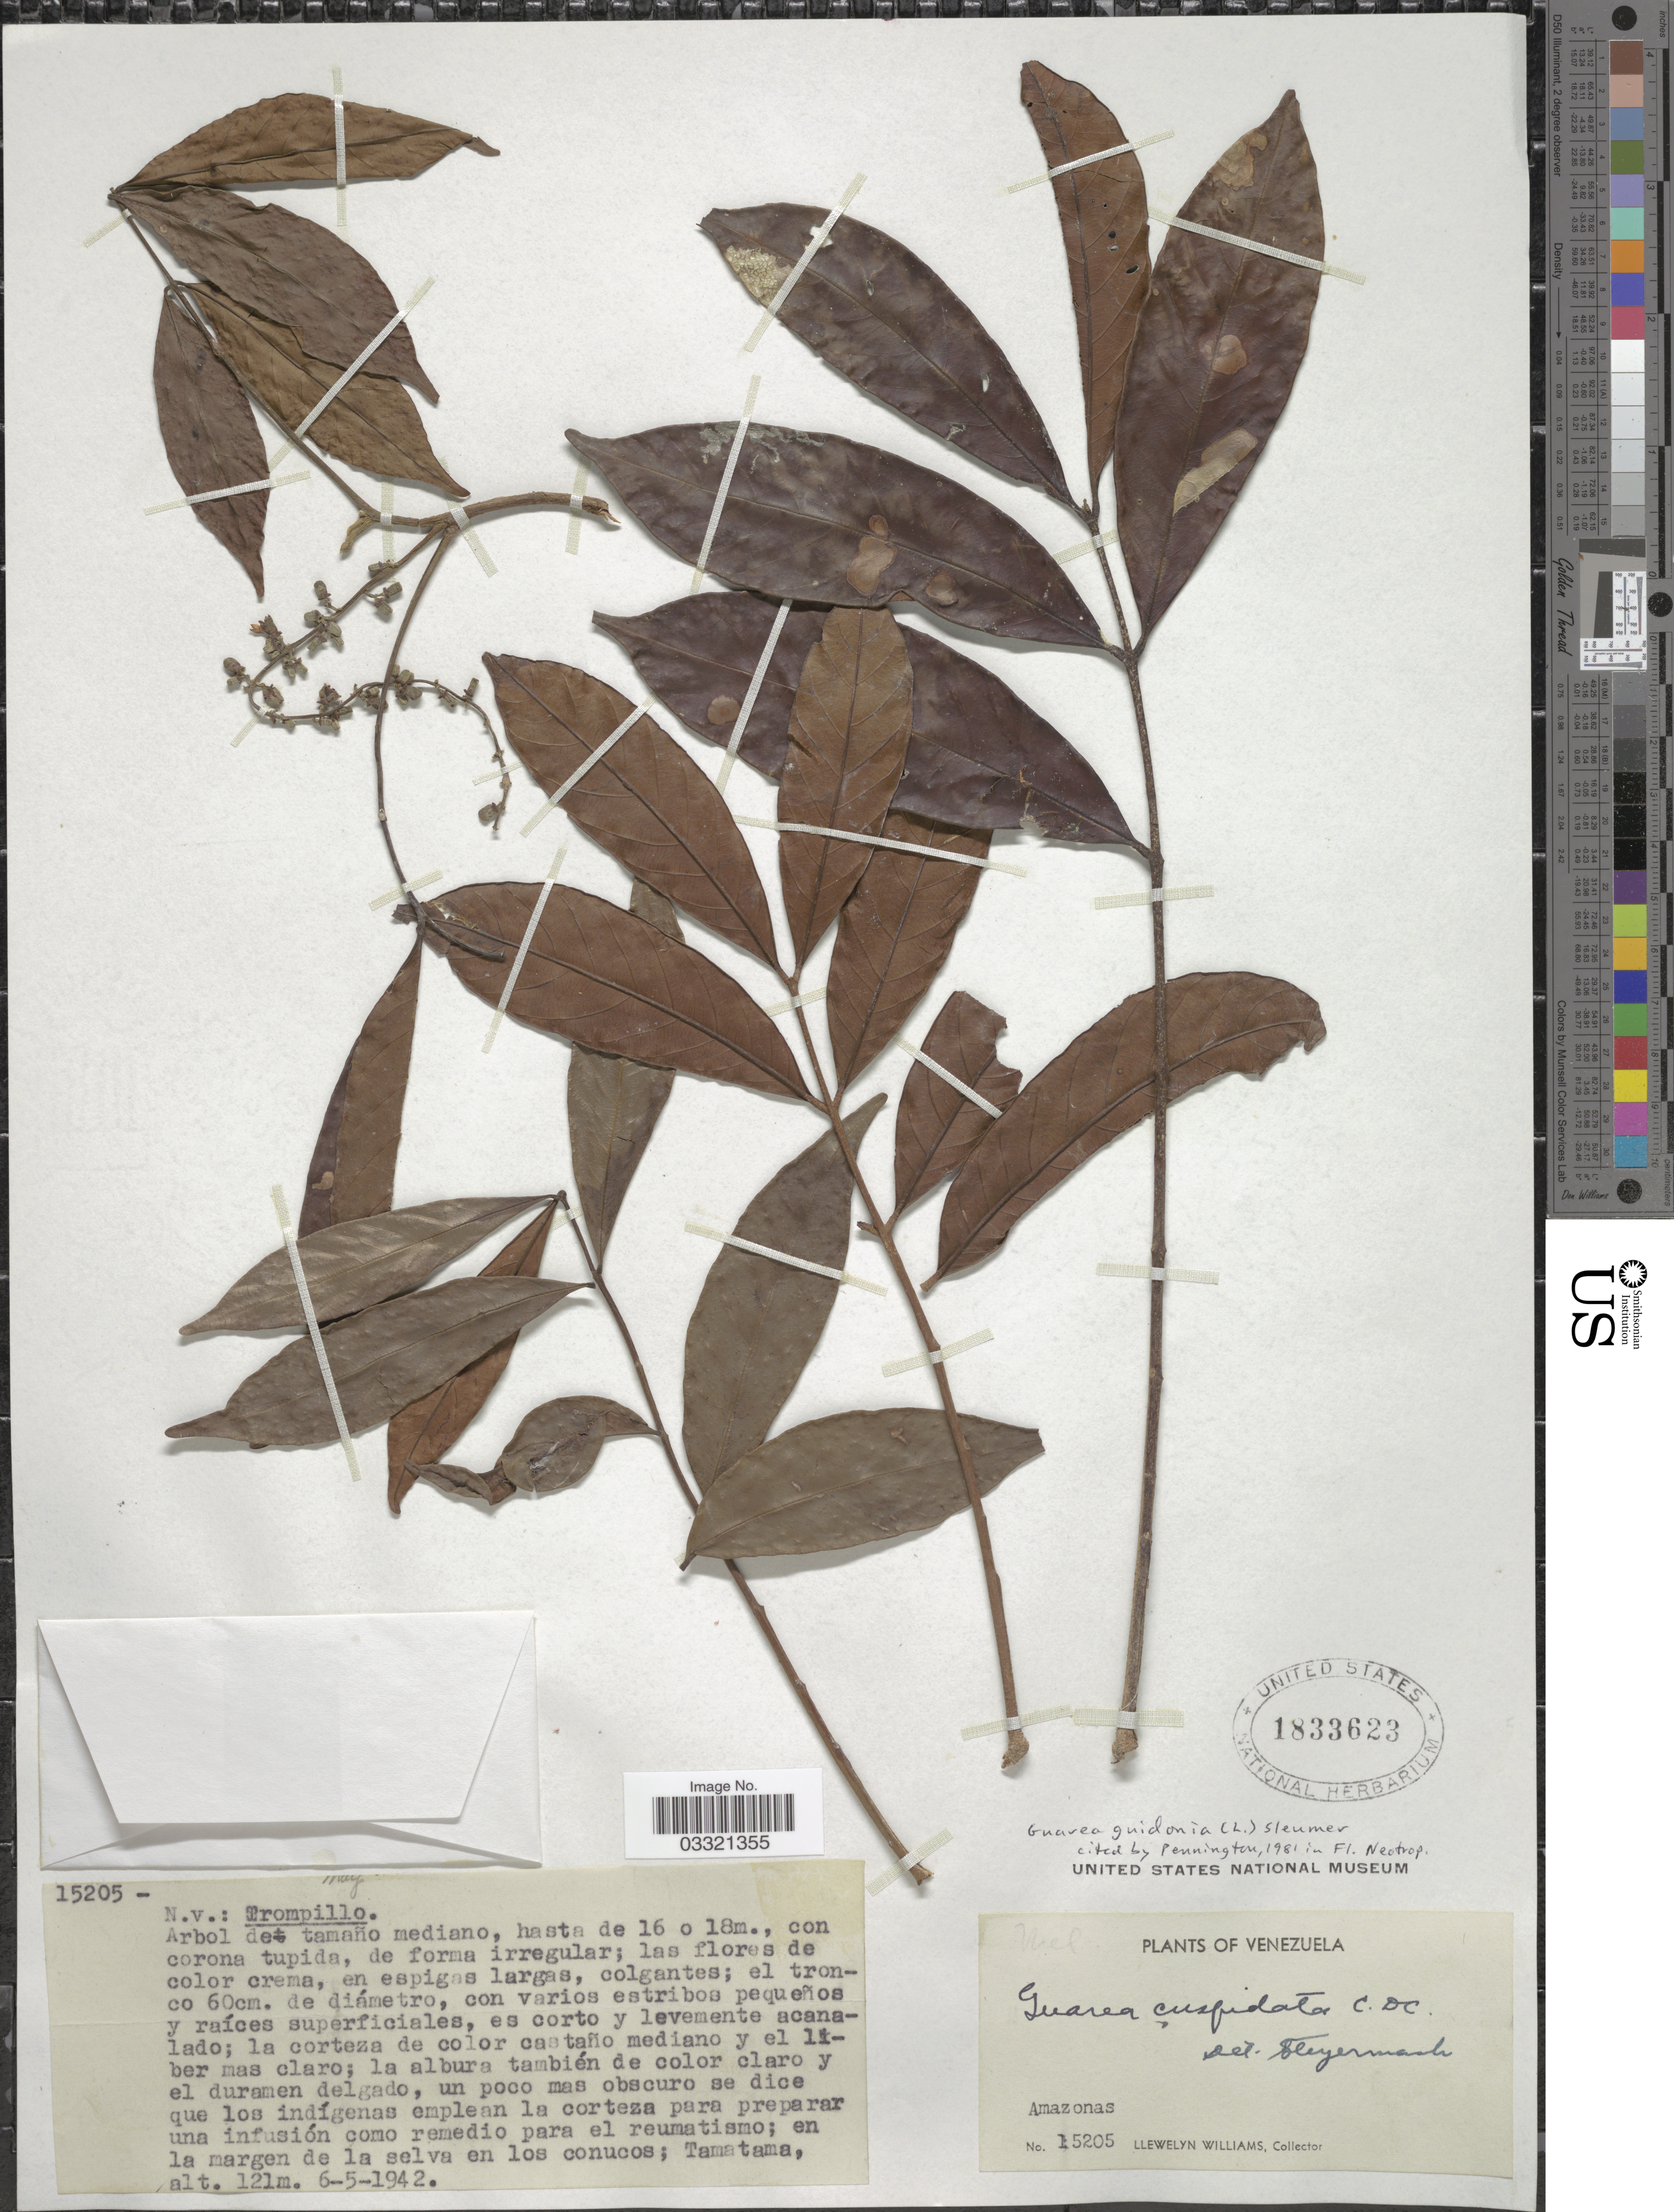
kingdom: Plantae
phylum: Tracheophyta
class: Magnoliopsida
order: Sapindales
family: Meliaceae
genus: Guarea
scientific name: Guarea guidonia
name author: (L.) Sleumer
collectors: Ll. Williams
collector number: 15205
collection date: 1942-05-06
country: Venezuela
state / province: Amazonas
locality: En la margen de la selva en los conucos; Tamatama.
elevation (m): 121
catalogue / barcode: US 1833623